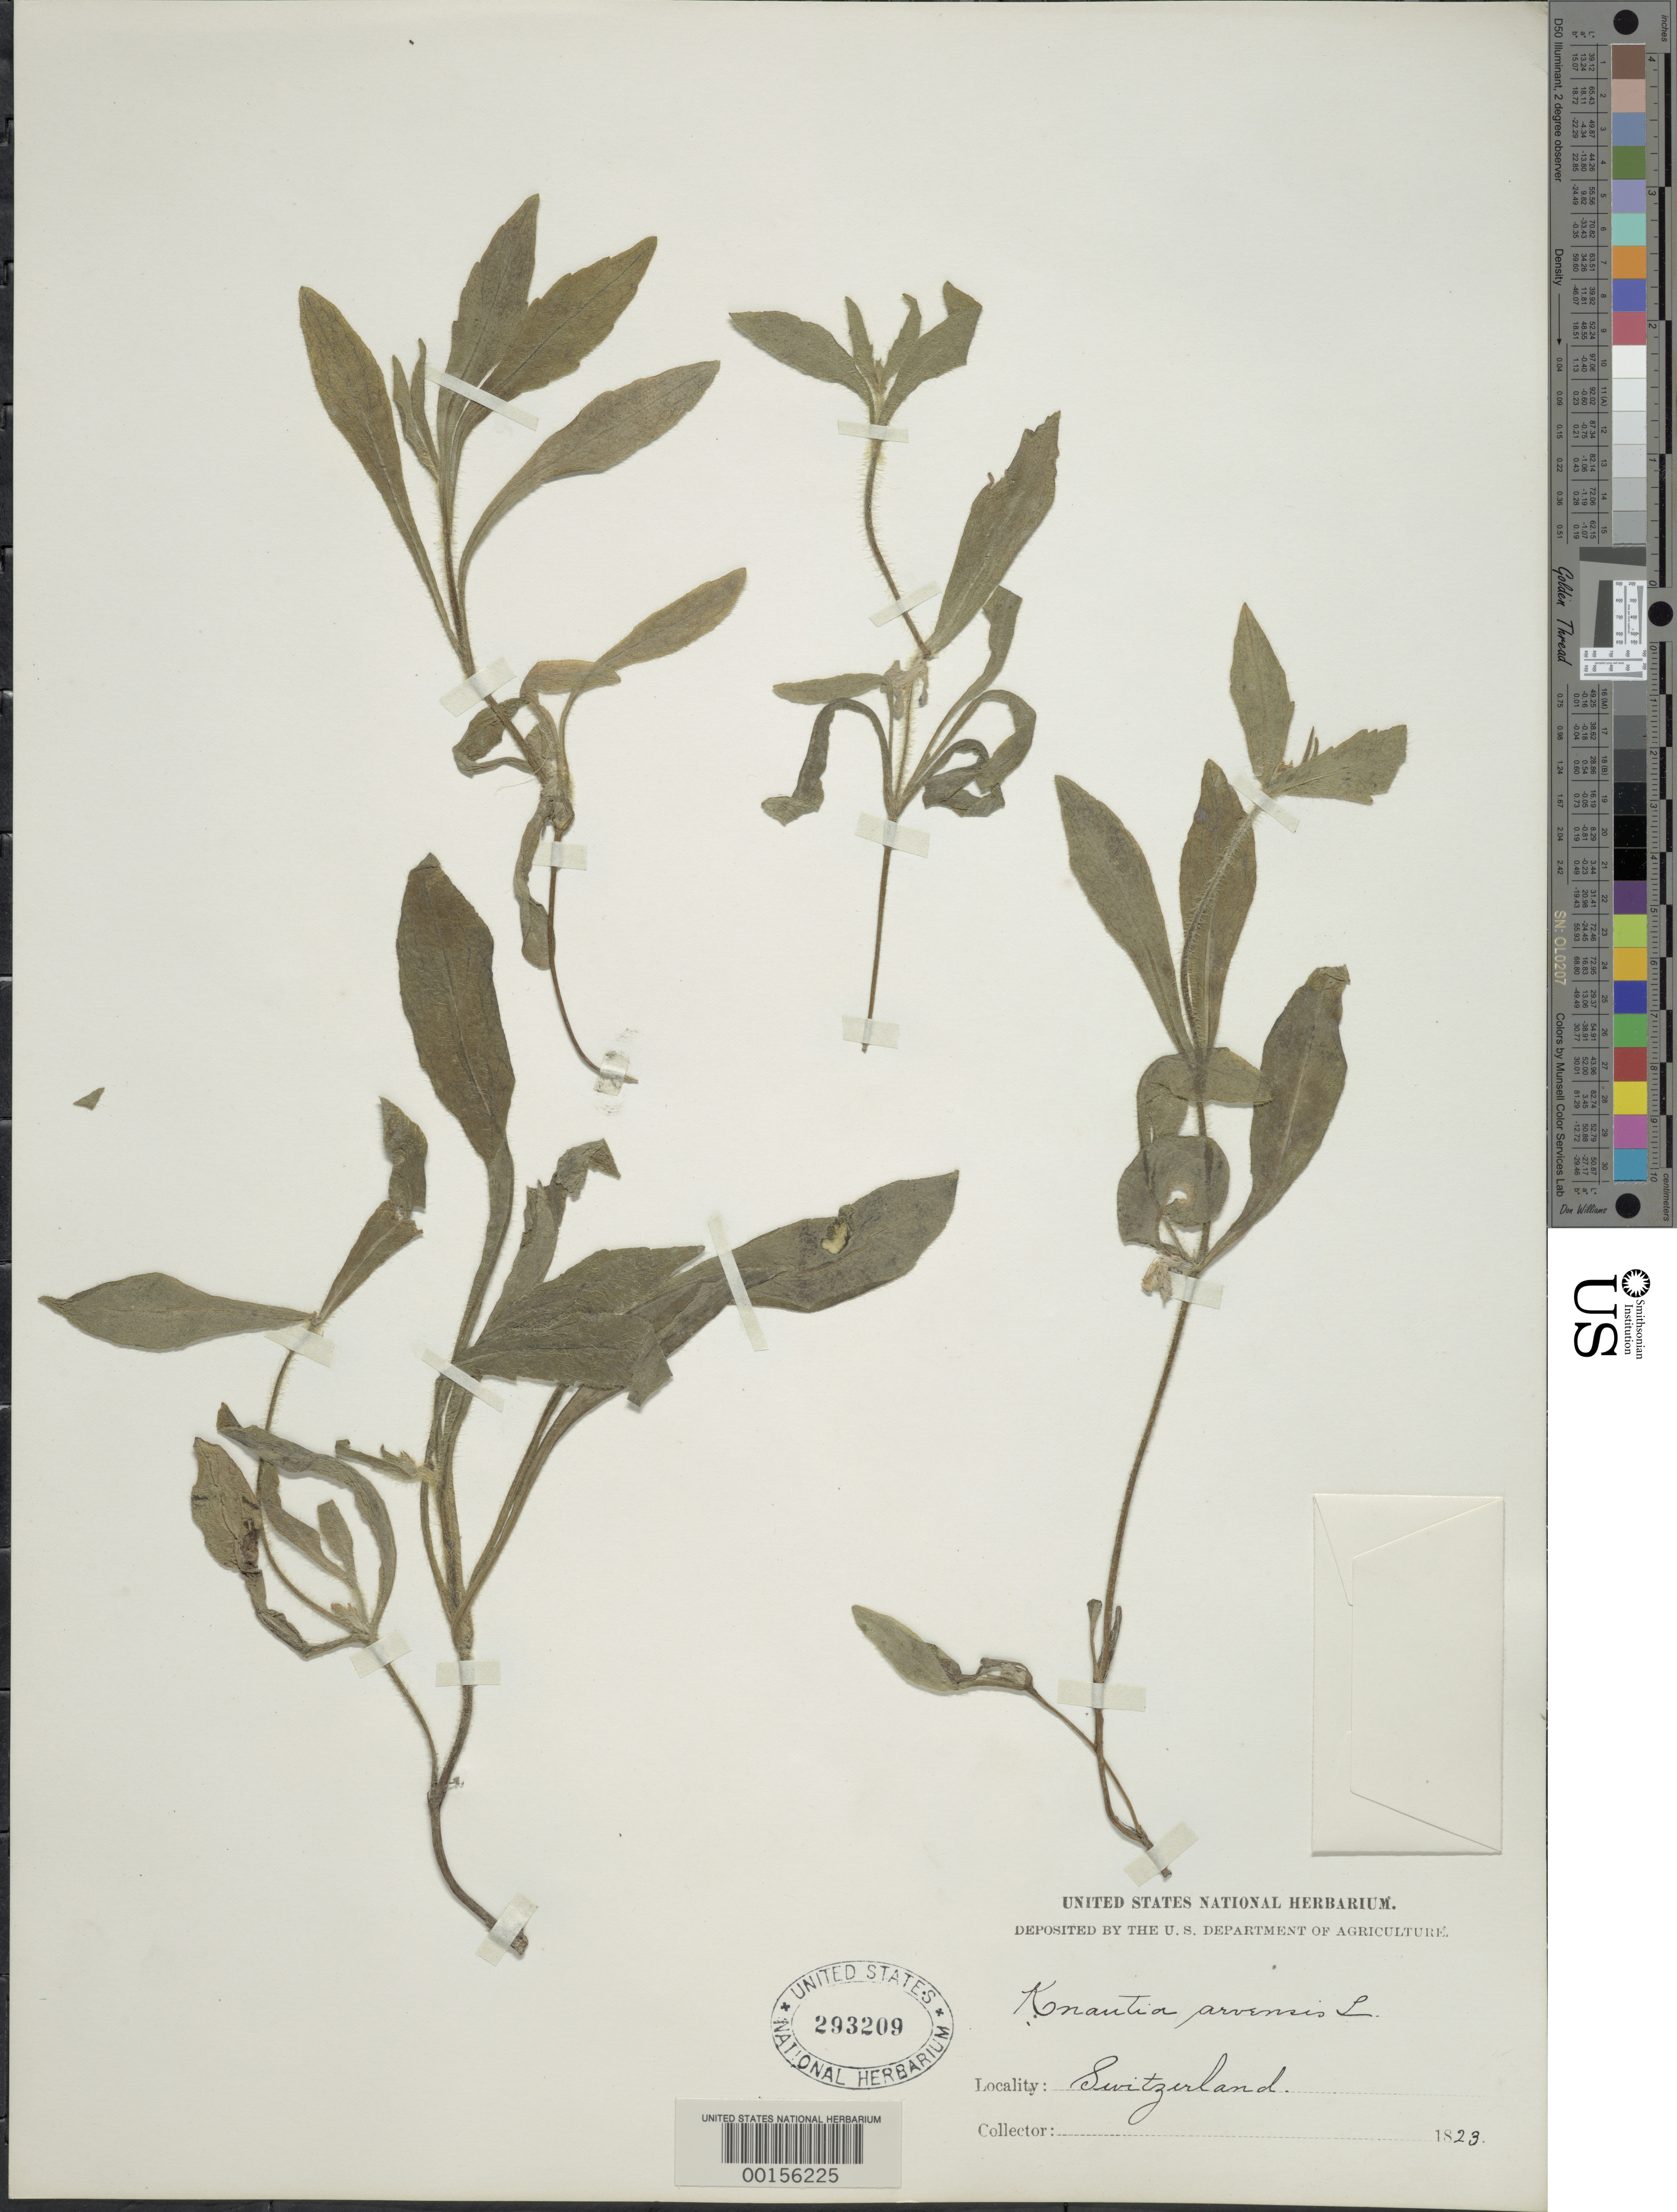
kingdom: Plantae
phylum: Tracheophyta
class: Magnoliopsida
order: Dipsacales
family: Caprifoliaceae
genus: Knautia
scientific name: Knautia arvensis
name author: (L.) Coult.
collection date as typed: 1823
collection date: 1823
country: Switzerland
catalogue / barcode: US 293209